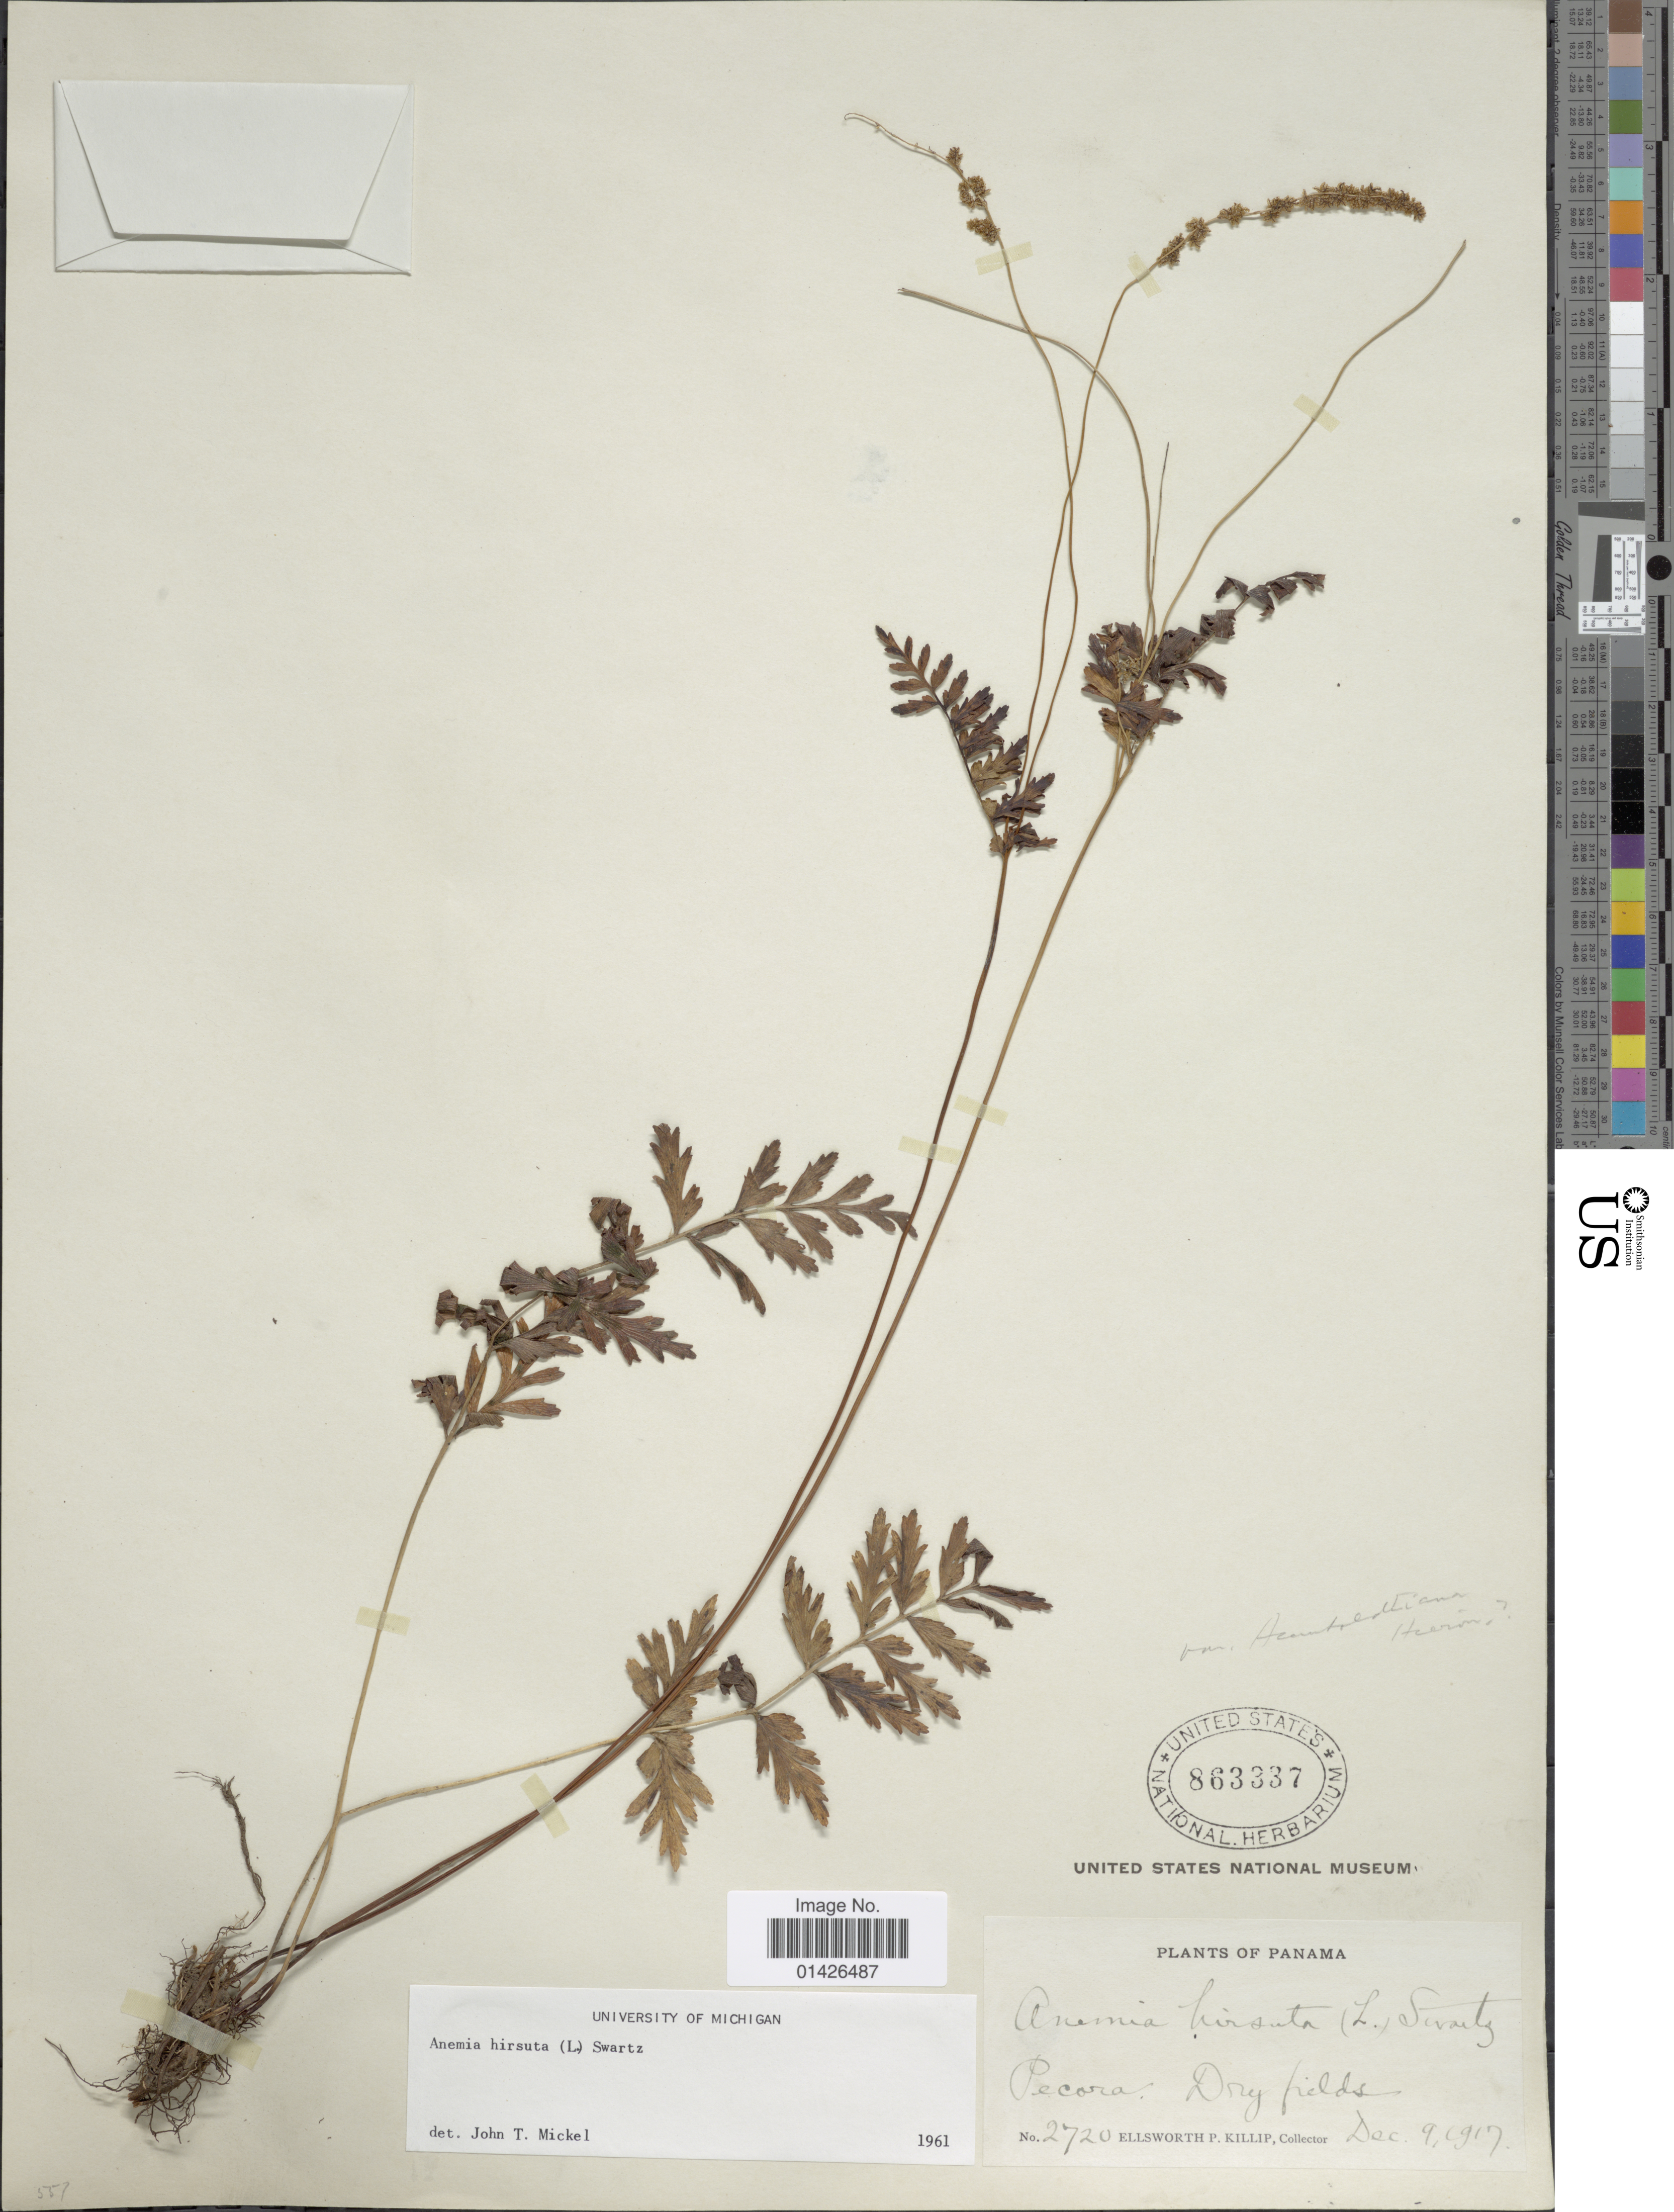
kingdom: Plantae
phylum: Tracheophyta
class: Polypodiopsida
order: Schizaeales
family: Anemiaceae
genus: Anemia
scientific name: Anemia hirsuta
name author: (L.) Sw.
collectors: E. P. Killip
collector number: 2720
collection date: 1917-12-09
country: Panama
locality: Pecora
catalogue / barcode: US 863337